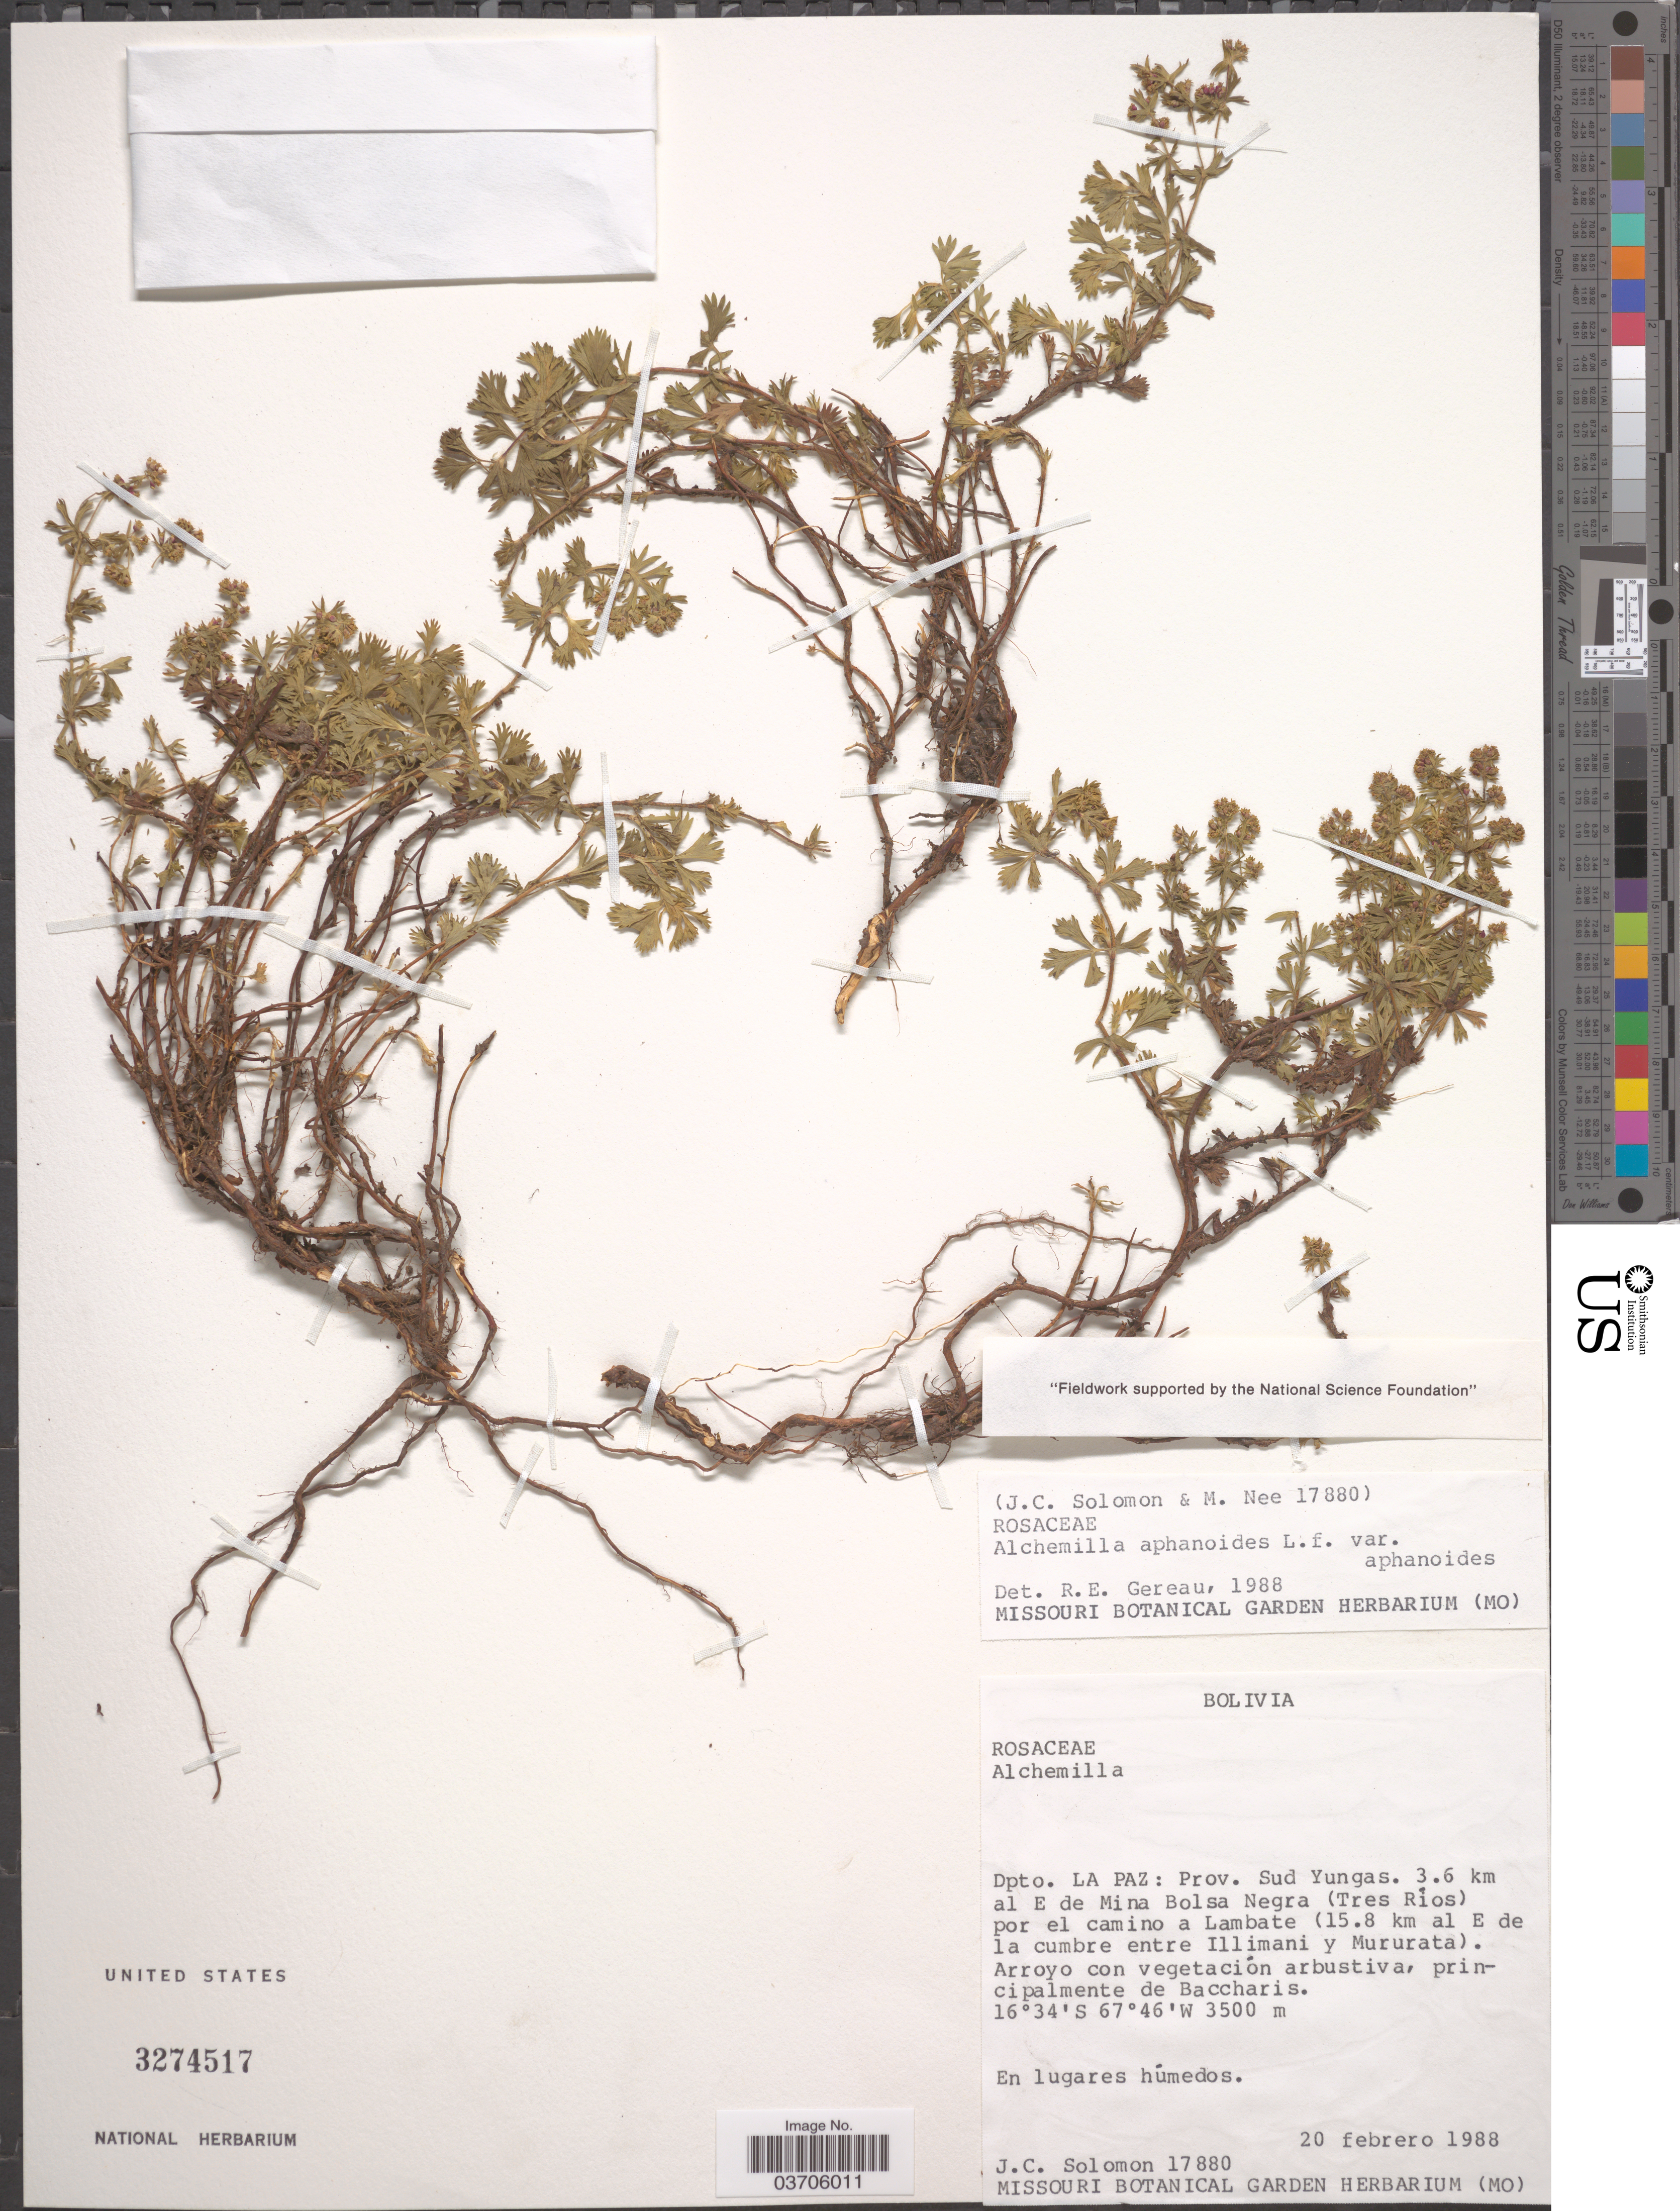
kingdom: Plantae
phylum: Tracheophyta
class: Magnoliopsida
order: Rosales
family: Rosaceae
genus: Lachemilla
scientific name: Lachemilla aphanoides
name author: (Mutis ex L. f.) Rothm.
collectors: J. C. Solomon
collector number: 17880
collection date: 1988-02-20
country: Bolivia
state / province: La Paz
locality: Dpto. La Paz: Prov. Sud Yungas. 3.6 km al E de Mina Bolsa Negra (Tres Ríos) por el camino a Lambate (15.8 km al E de la cumbre entre Illimani y Mururata).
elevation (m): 3500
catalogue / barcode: US 3274517